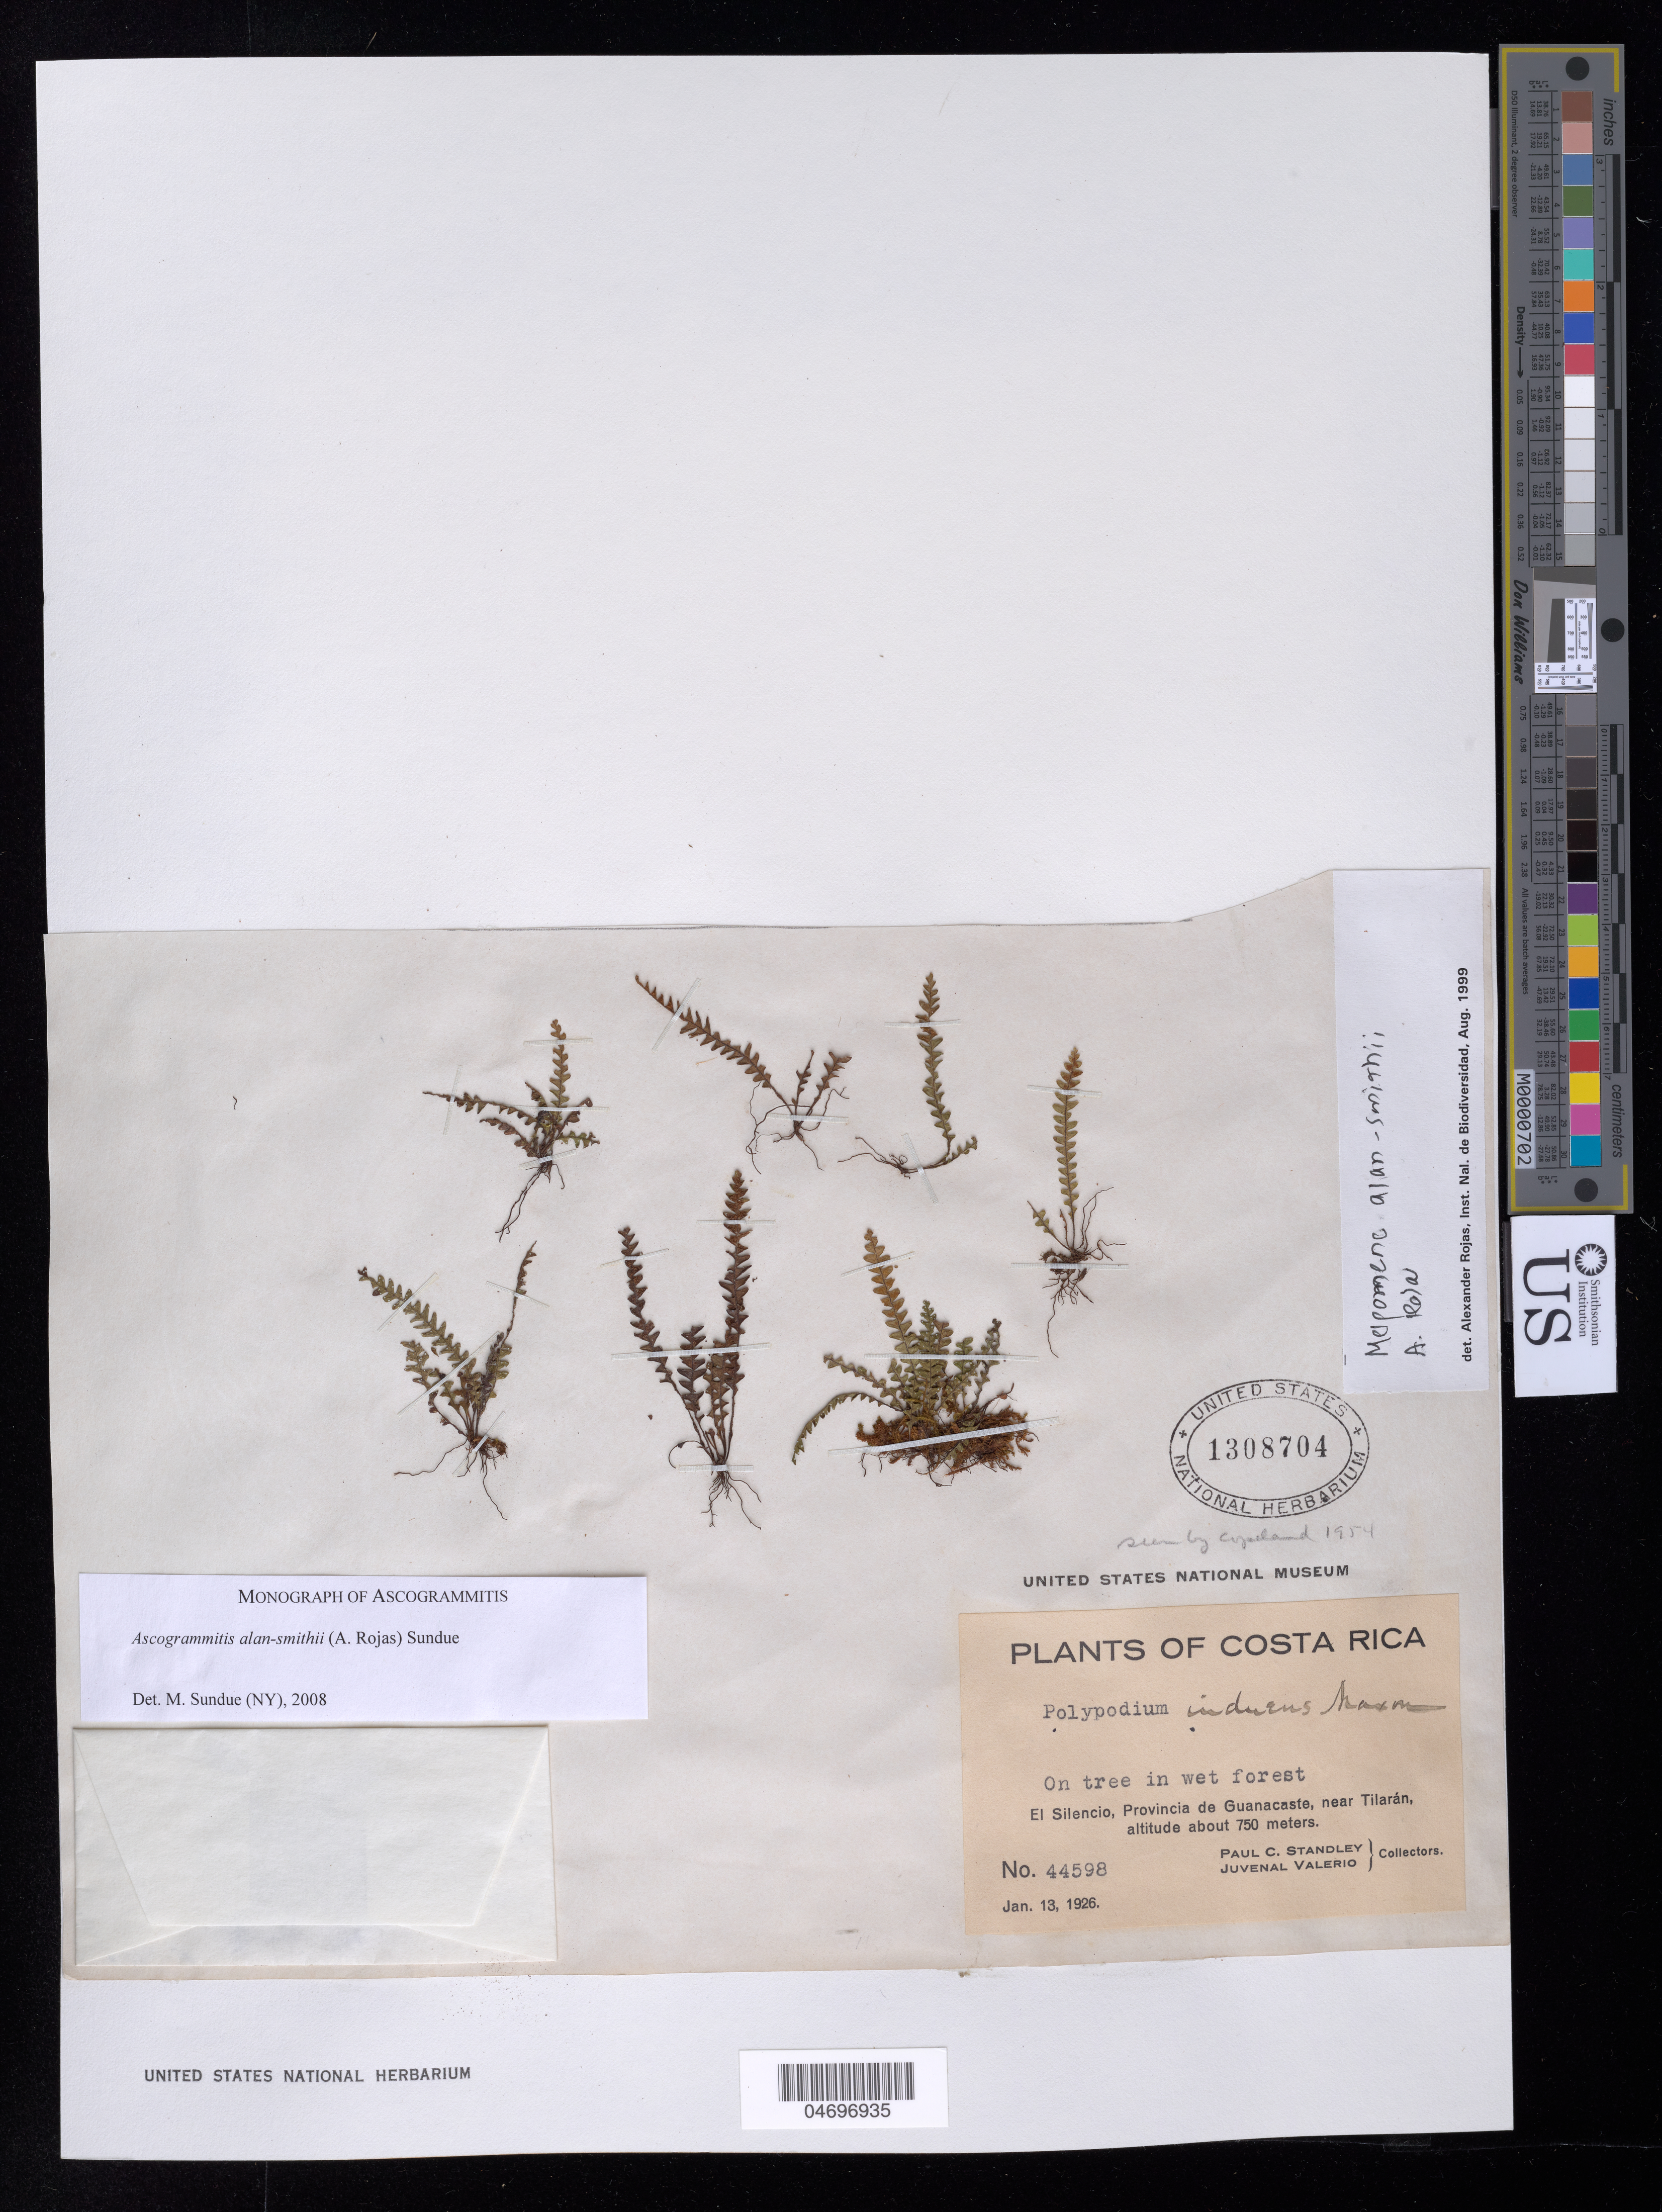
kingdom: Plantae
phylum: Tracheophyta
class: Polypodiopsida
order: Polypodiales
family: Polypodiaceae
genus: Ascogrammitis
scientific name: Ascogrammitis alan-smithii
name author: (A. Rojas) Sundue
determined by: Sundue, Michael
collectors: P. C. Standley & J. Valerio R.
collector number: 44598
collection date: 1926-01-13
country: Costa Rica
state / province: Guanacaste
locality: El Silencio, near Tilarán.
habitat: On tree in wet forest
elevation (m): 750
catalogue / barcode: US 1308704